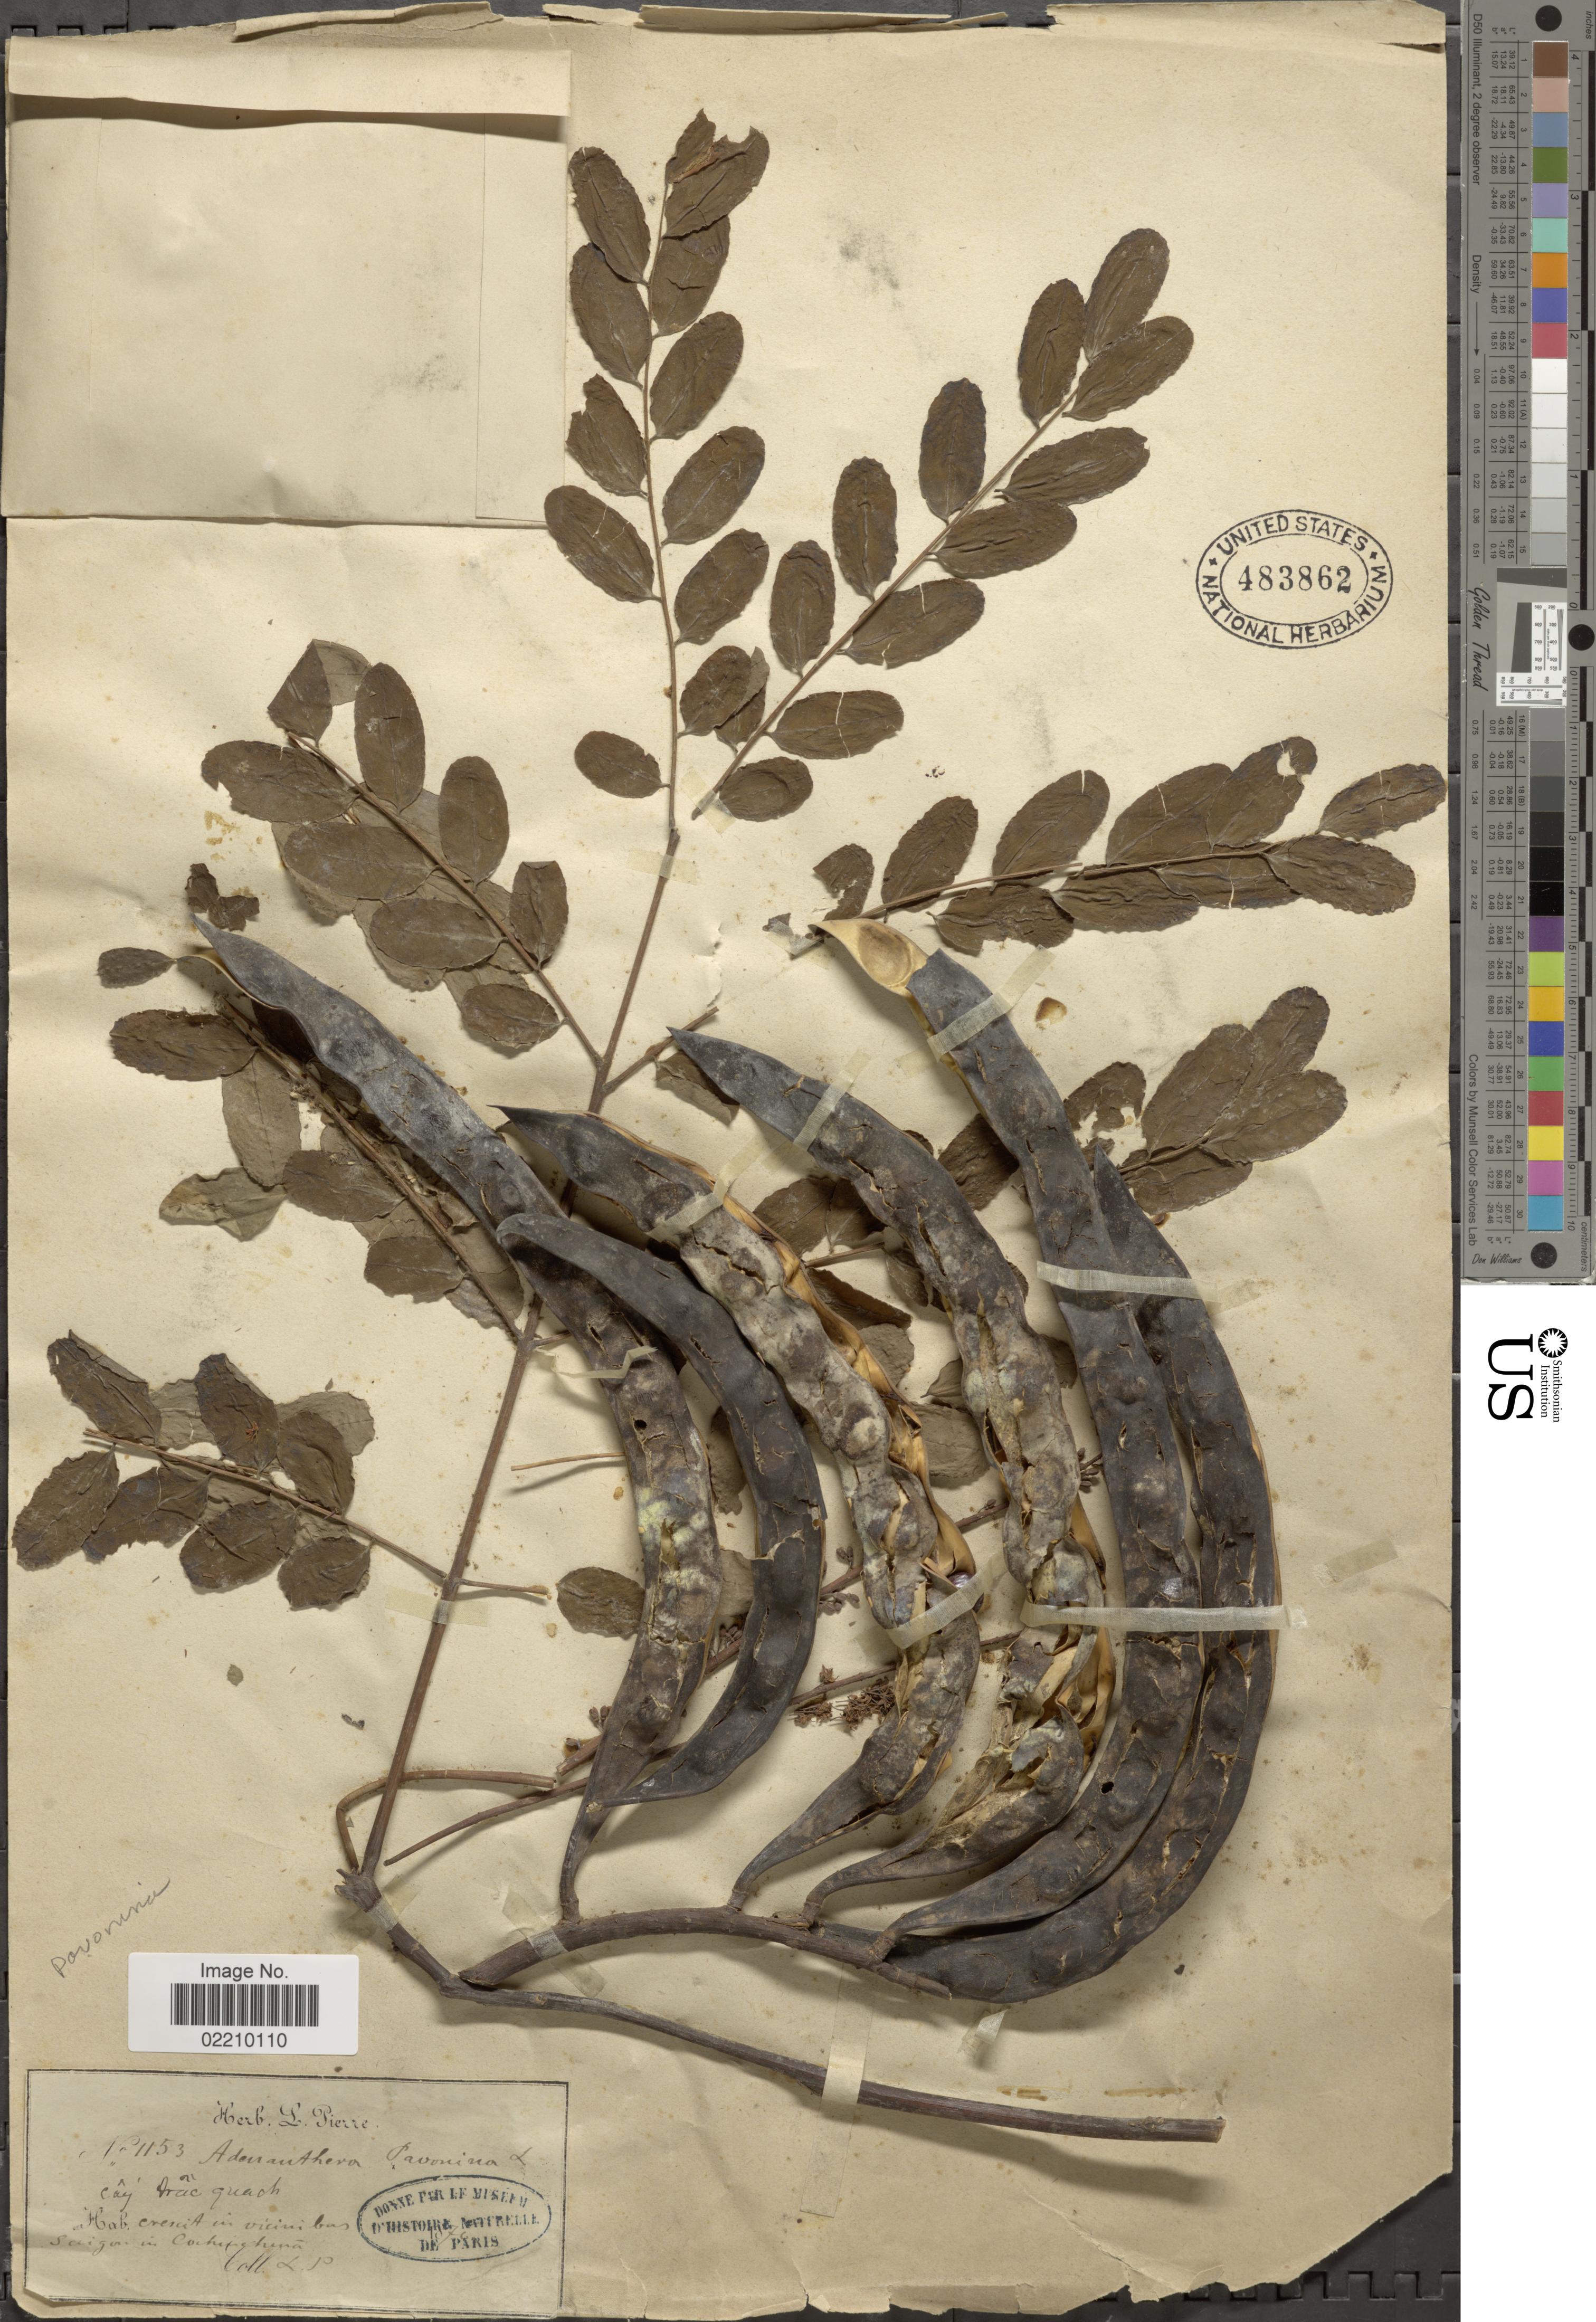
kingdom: Plantae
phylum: Tracheophyta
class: Magnoliopsida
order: Fabales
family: Fabaceae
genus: Adenanthera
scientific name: Adenanthera pavonina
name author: L.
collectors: L. Pierre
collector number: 1153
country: Vietnam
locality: Crescit in vicinibus Saigon in Cochinchina [grows in vicinity of Ho Chi Minh in Cochinchina]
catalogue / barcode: US 483862